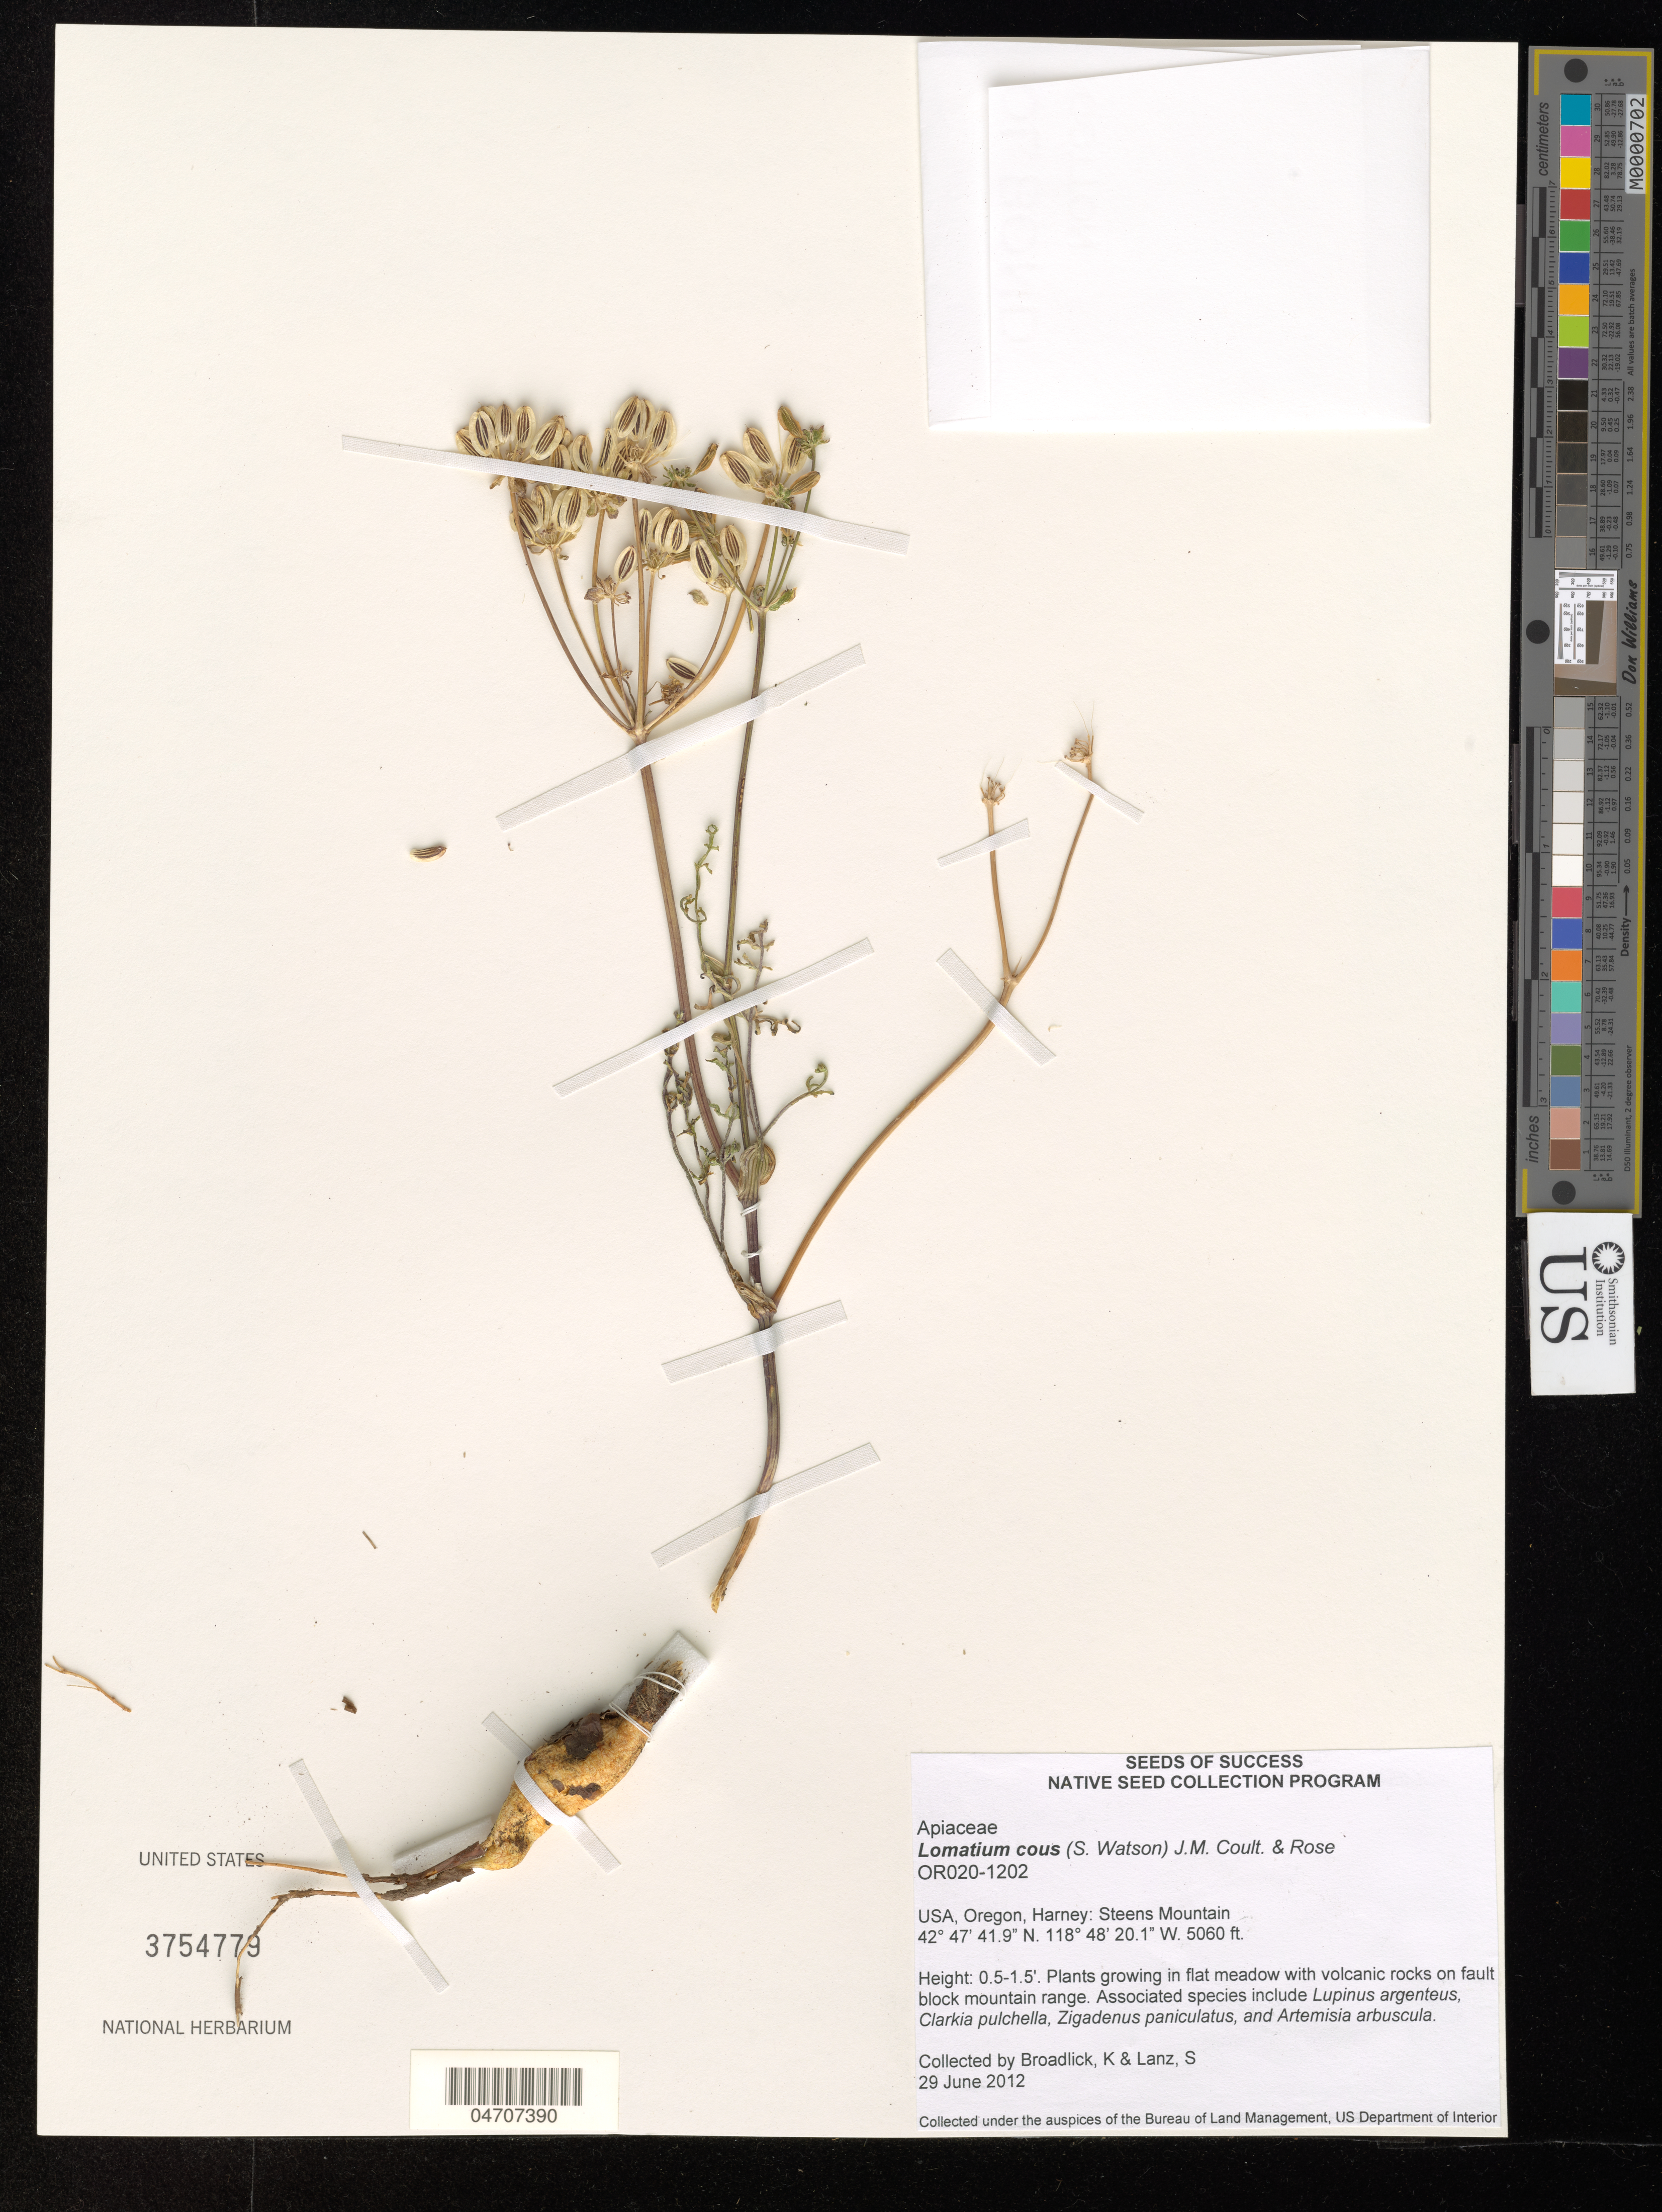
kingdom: Plantae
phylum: Tracheophyta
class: Magnoliopsida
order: Apiales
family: Apiaceae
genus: Lomatium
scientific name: Lomatium cous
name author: (S. Watson) J.M. Coult. & Rose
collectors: C. Monroy & J. Dyer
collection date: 2012-06-29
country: United States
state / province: Oregon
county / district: Harney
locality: Harney: Steens Mountain.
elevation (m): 1542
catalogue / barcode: US 3754779